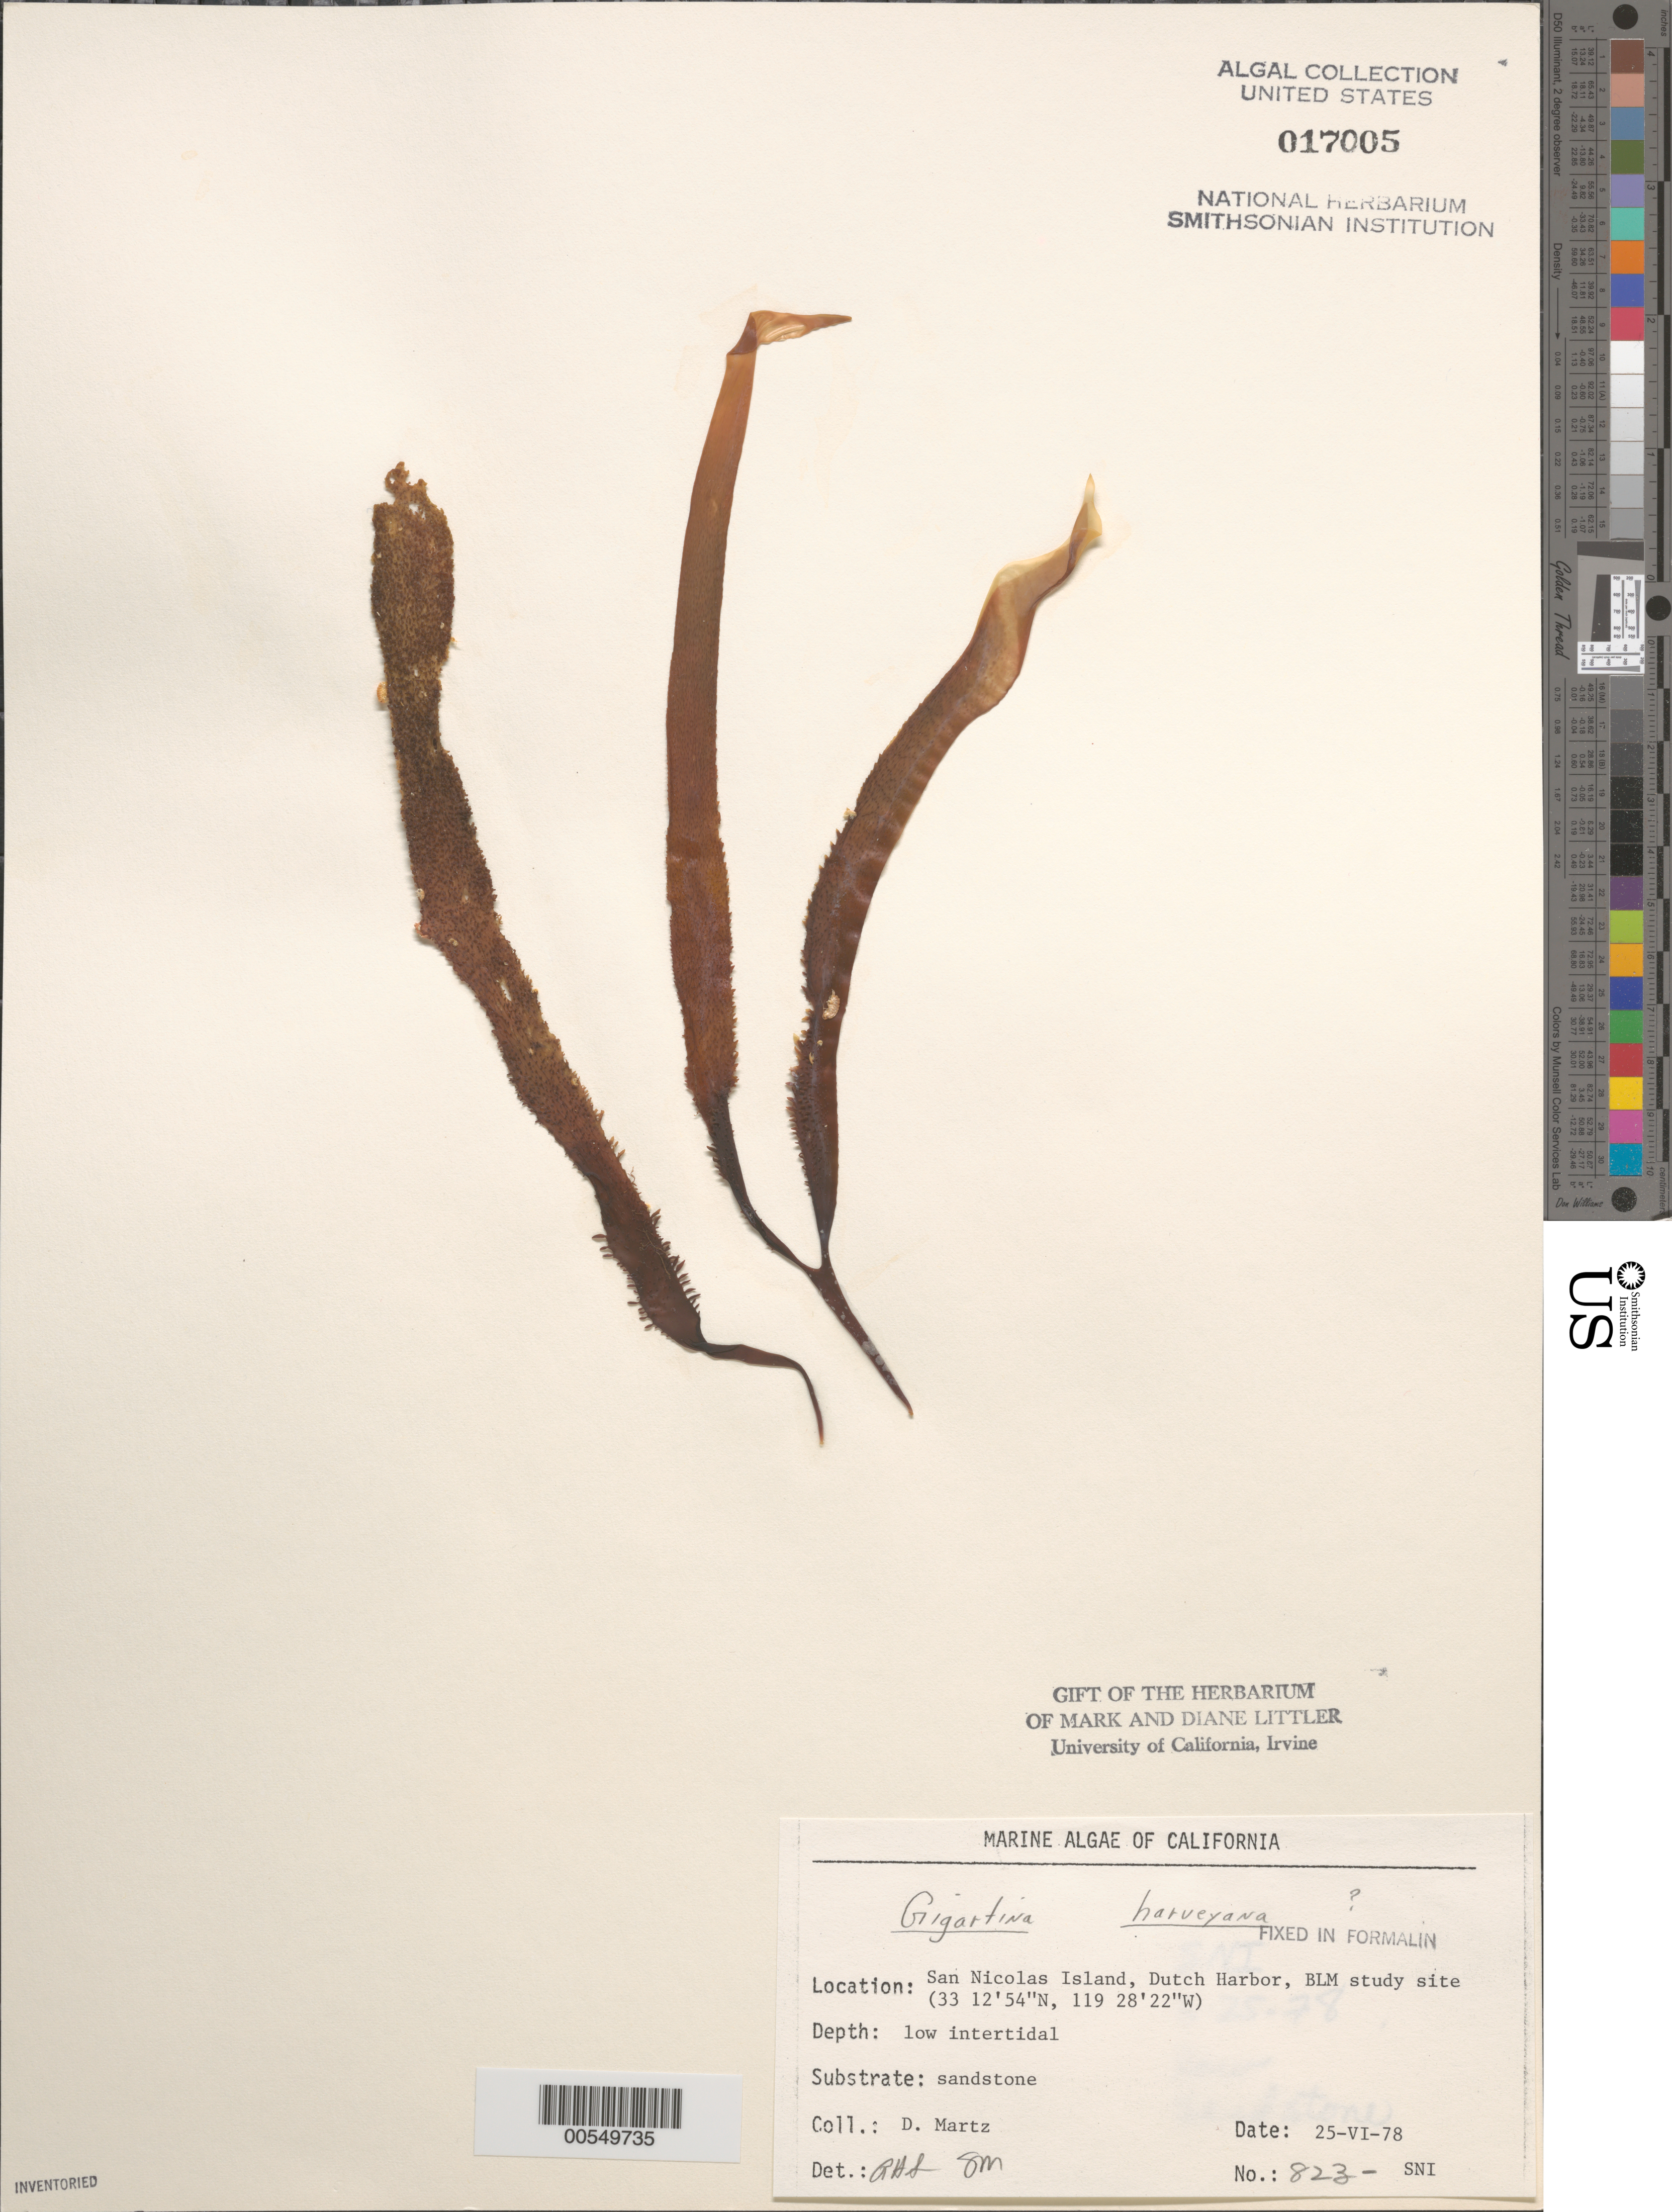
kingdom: Plantae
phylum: Rhodophyta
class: Florideophyceae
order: Gigartinales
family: Gigartinaceae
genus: Chondracanthus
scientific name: Chondracanthus harveyanus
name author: (Kütz.) Guiry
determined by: Algae name updating Project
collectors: D. Martz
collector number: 823-sni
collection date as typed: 25 Jun 1978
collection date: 1978-06-25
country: United States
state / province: California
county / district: Ventura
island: San Nicolas Island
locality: Dutch Harbor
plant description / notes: BLM-SOCALBIGHT Rocky Intertidal Survey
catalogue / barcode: US 17005